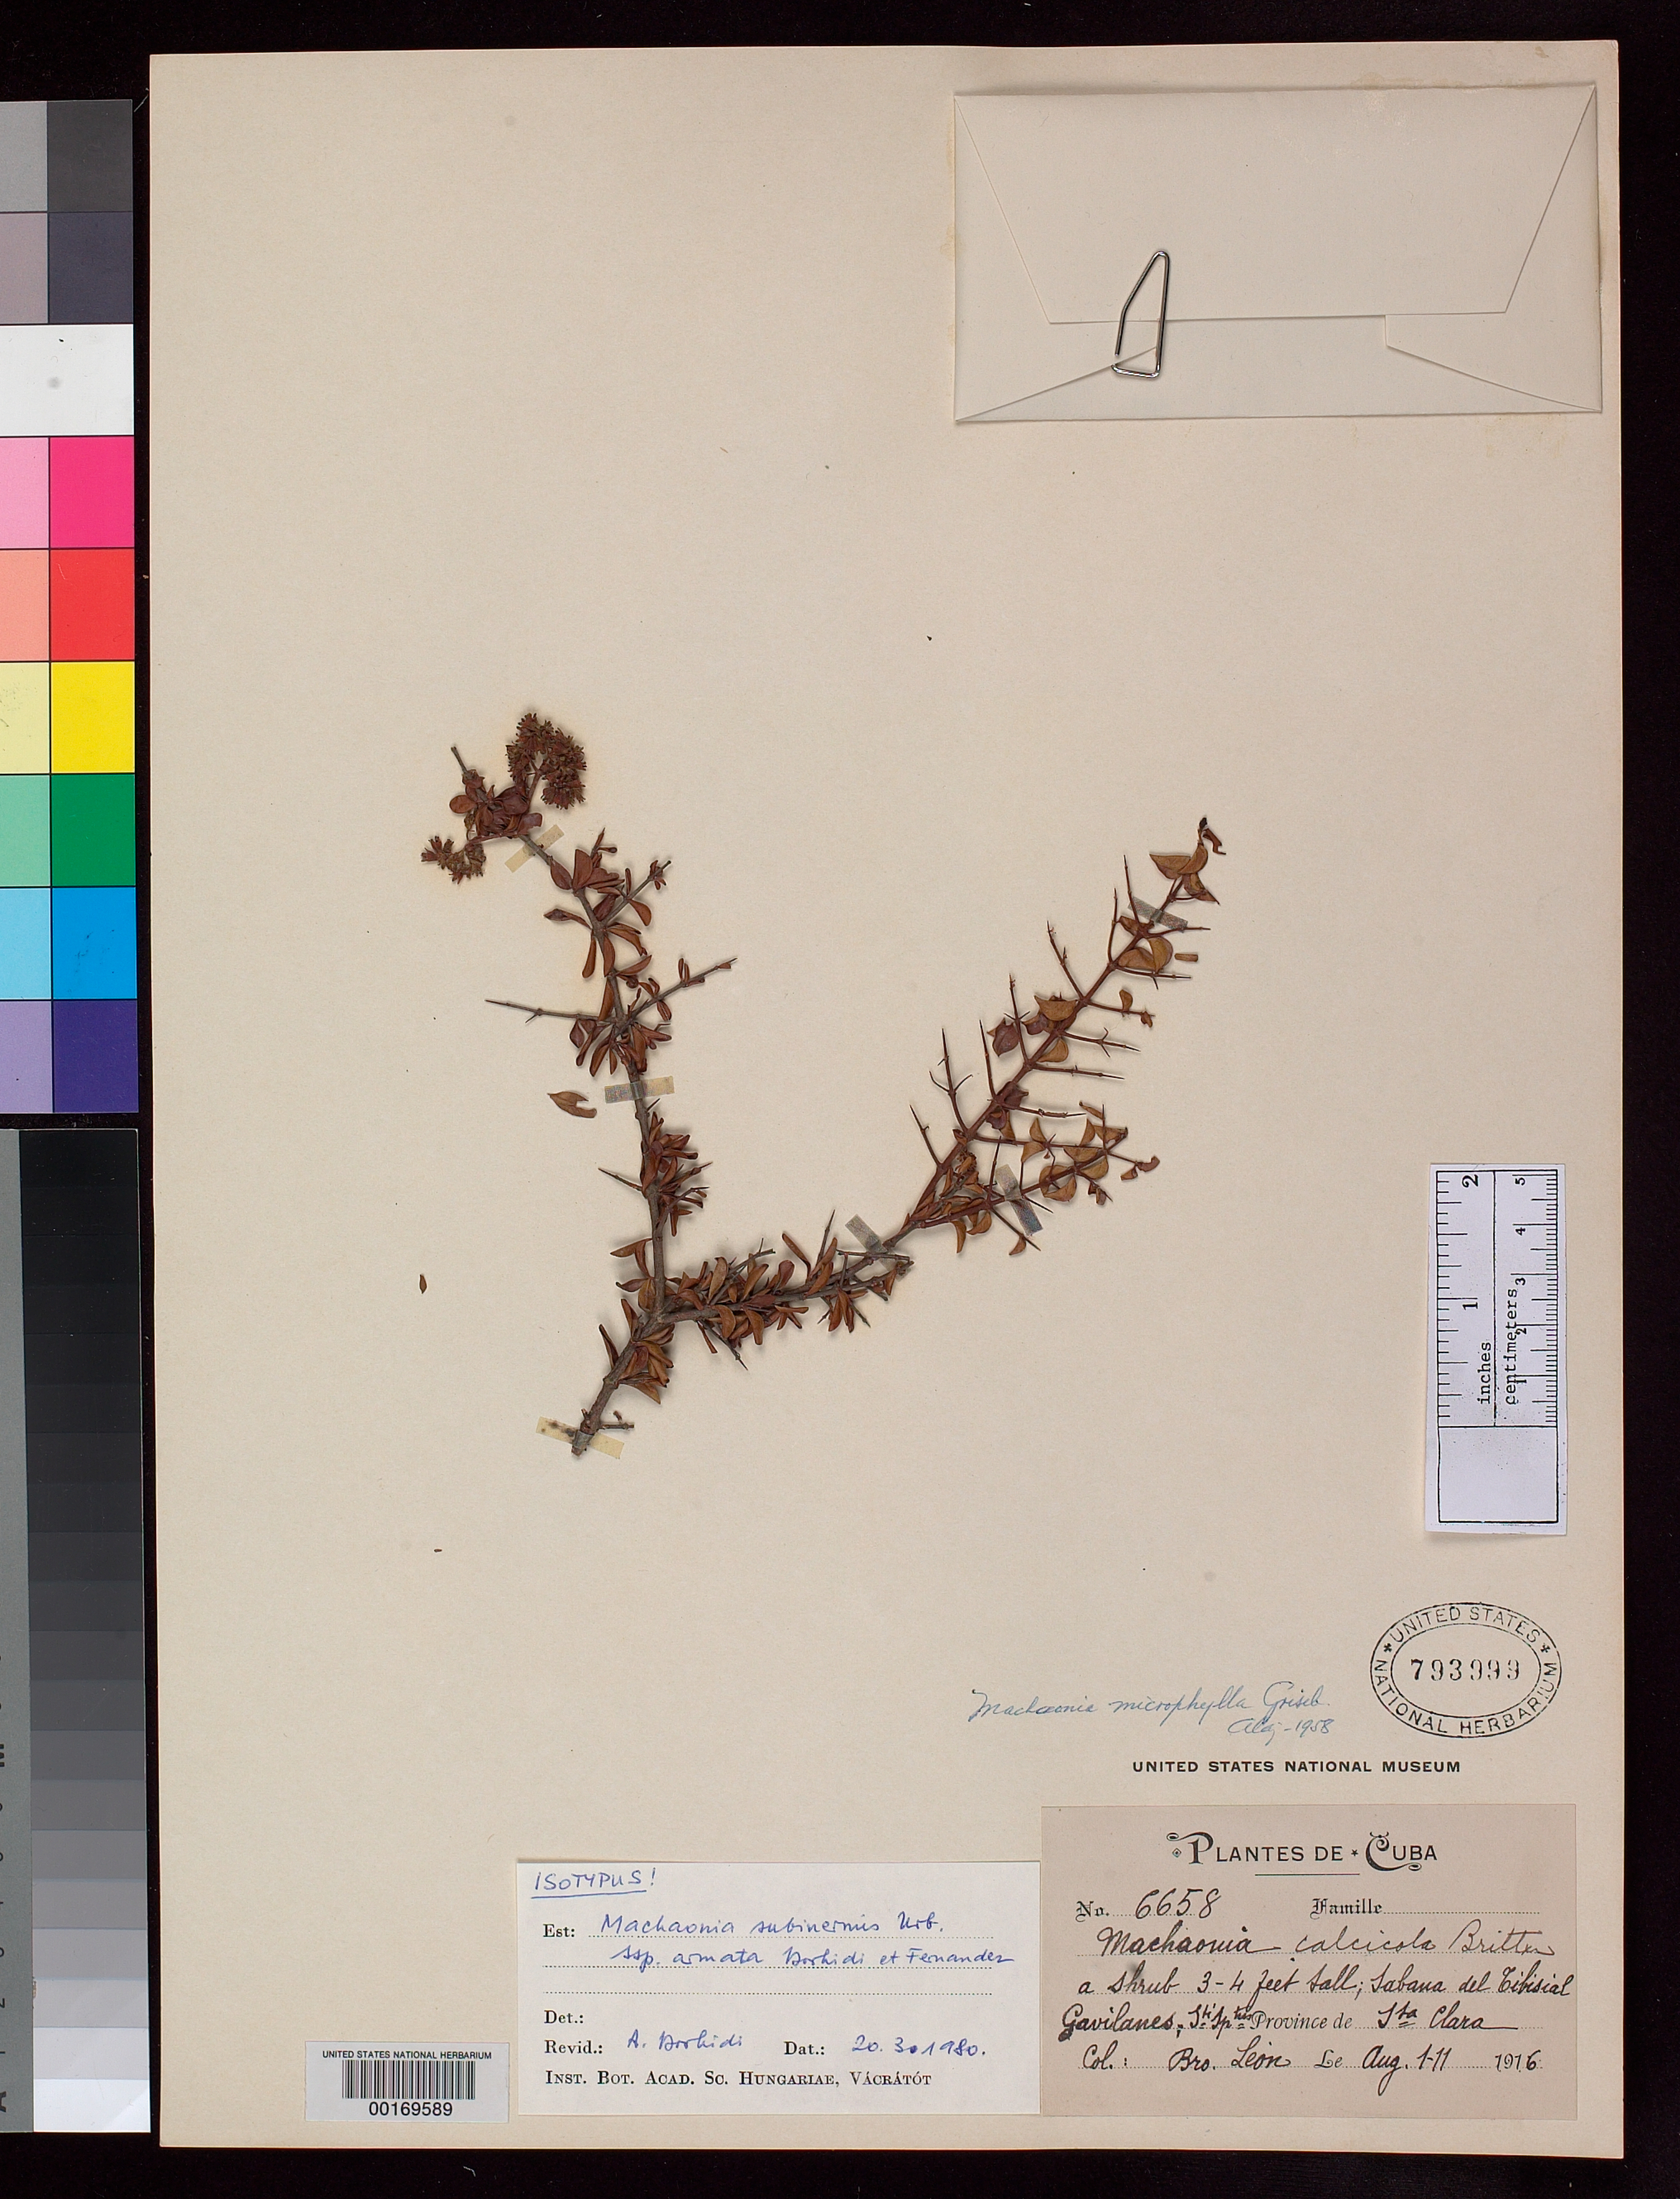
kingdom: Plantae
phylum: Tracheophyta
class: Magnoliopsida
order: Gentianales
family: Rubiaceae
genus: Machaonia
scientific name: Machaonia subinermis subsp. armata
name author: Borhidi & M. Fernández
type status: Isotype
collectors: Bro. León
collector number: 6658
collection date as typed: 01 Aug 1976 to 11 Aug 1976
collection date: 1976-08-01/1976-08-11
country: Cuba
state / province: Las Villas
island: Greater Antilles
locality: Savanna of Tibisial Gavilanes.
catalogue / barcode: US 793999